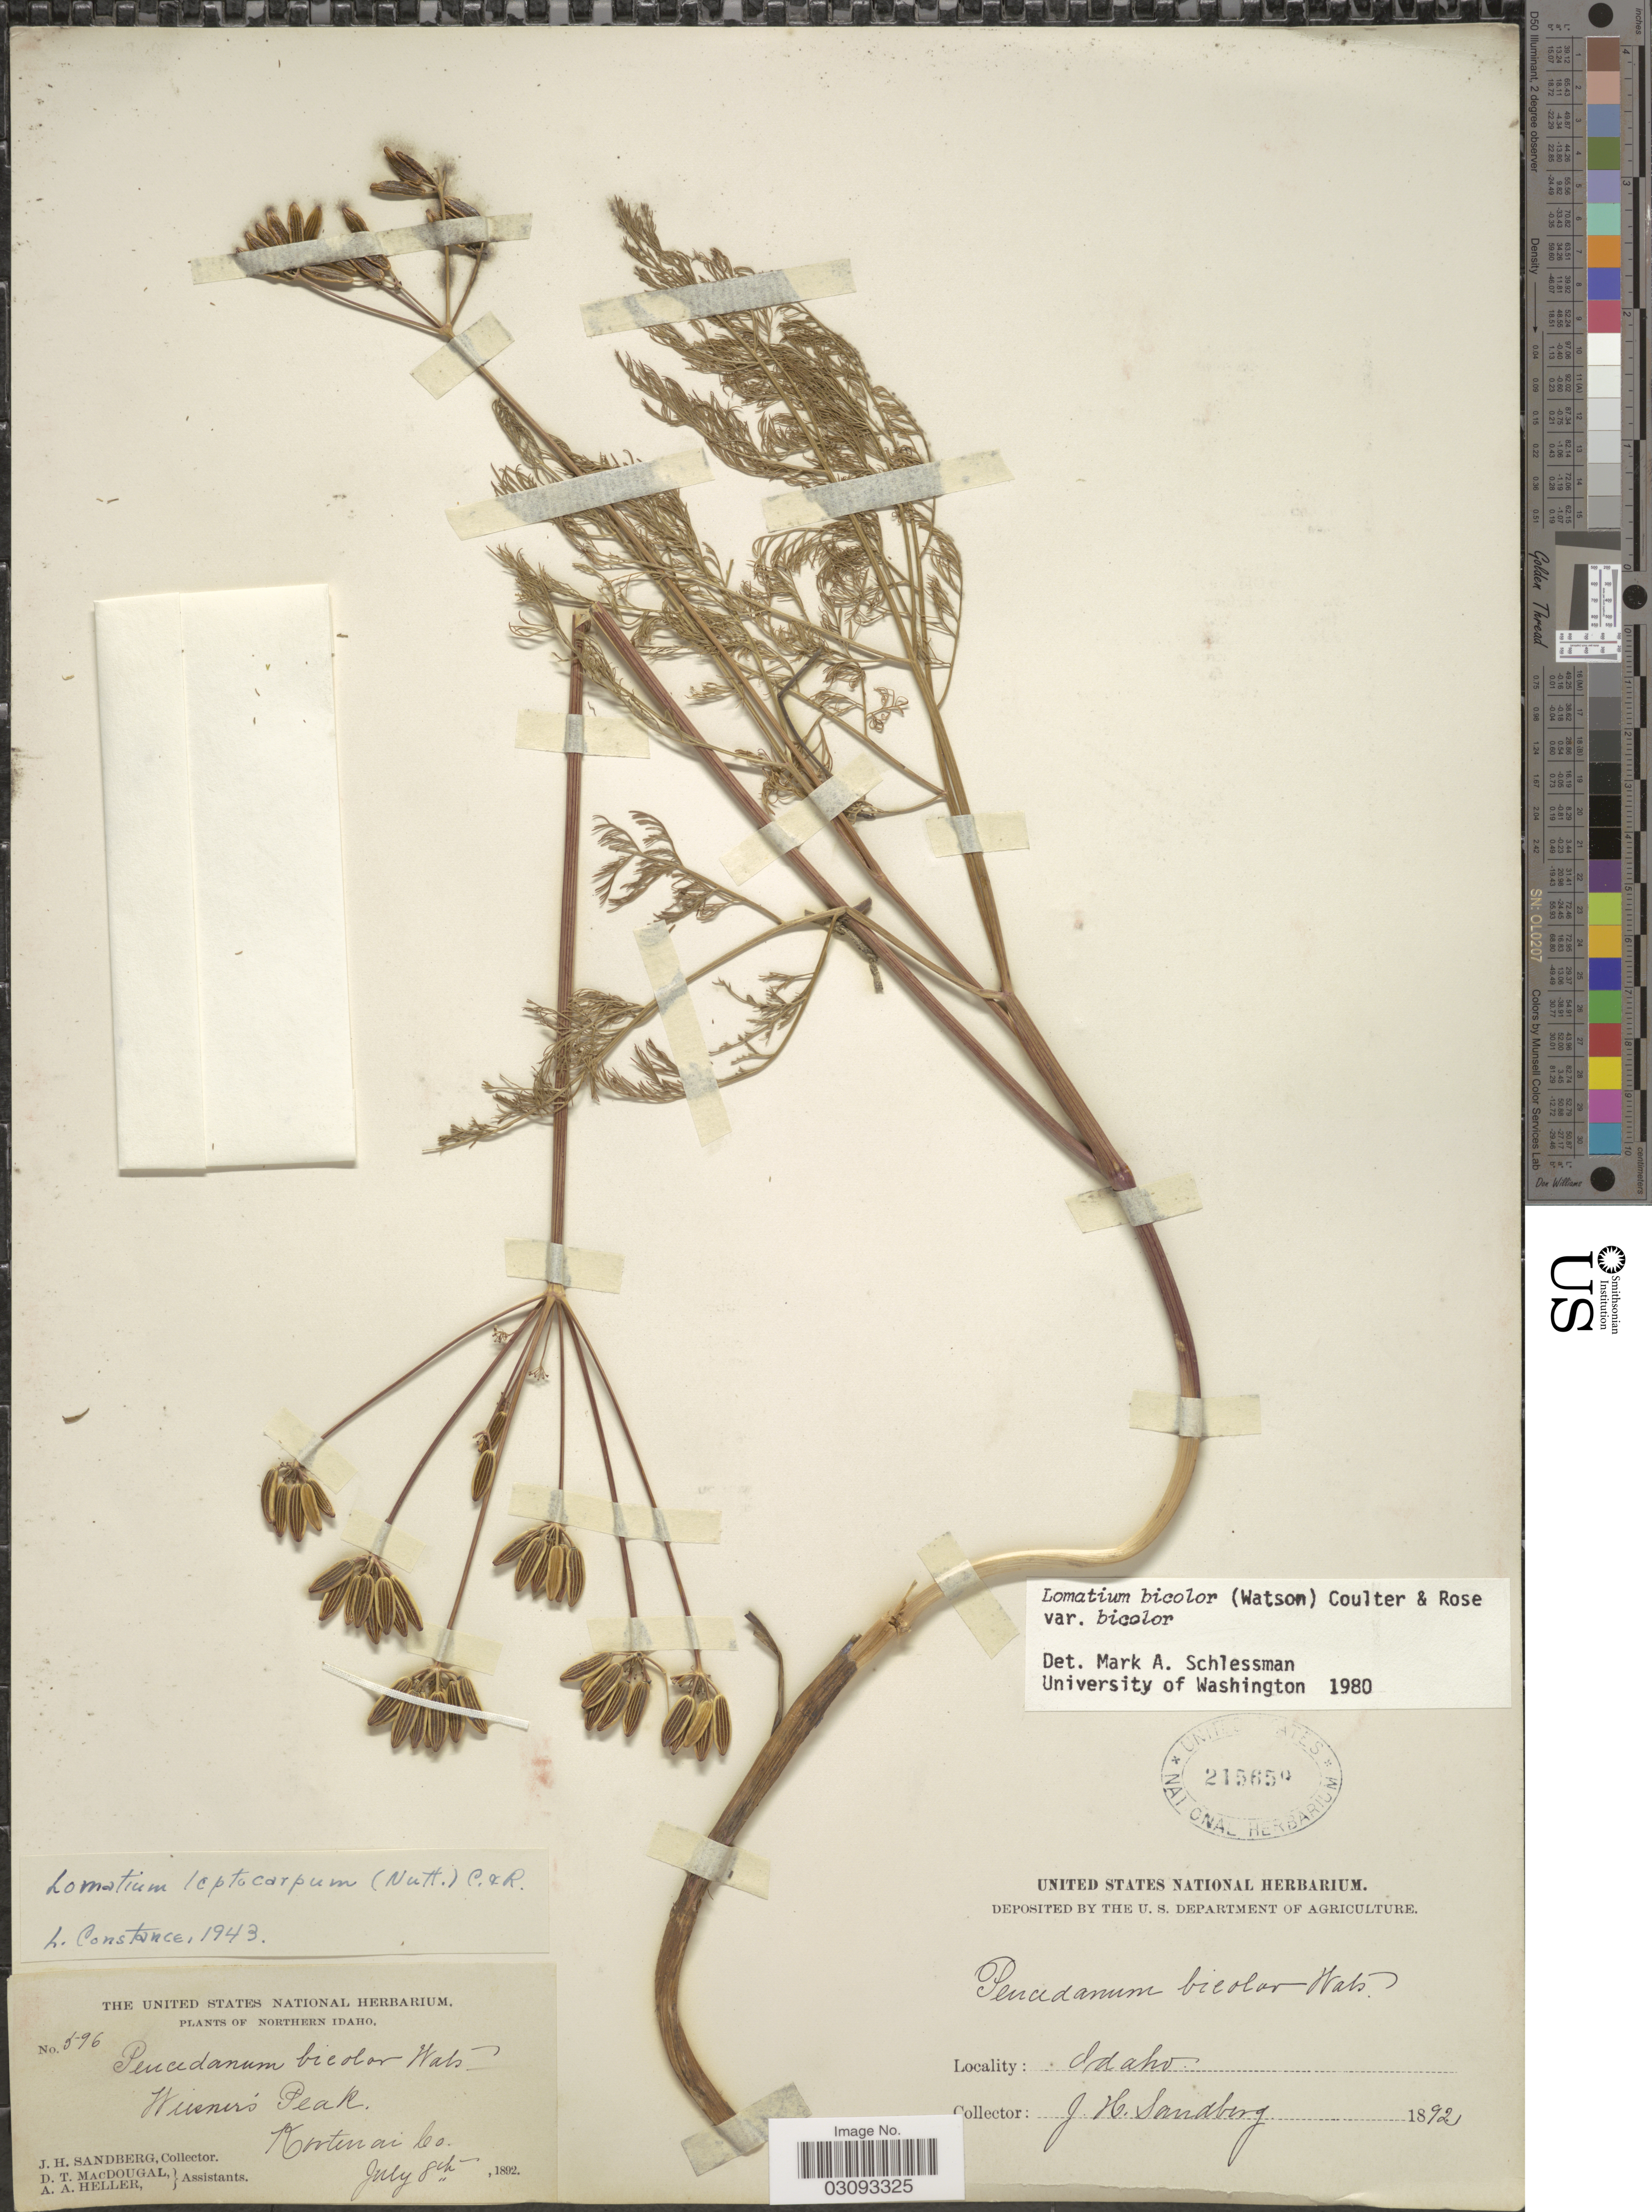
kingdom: Plantae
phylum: Tracheophyta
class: Magnoliopsida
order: Apiales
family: Apiaceae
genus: Lomatium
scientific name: Lomatium bicolor var. bicolor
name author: (S. Watson) J.M. Coult. & Rose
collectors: J. H. Sandberg, D. T. MacDougal & A. A. Heller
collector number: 596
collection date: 1892-07-08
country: United States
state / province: Idaho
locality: Wiesner's Peak. Kootenai Co.